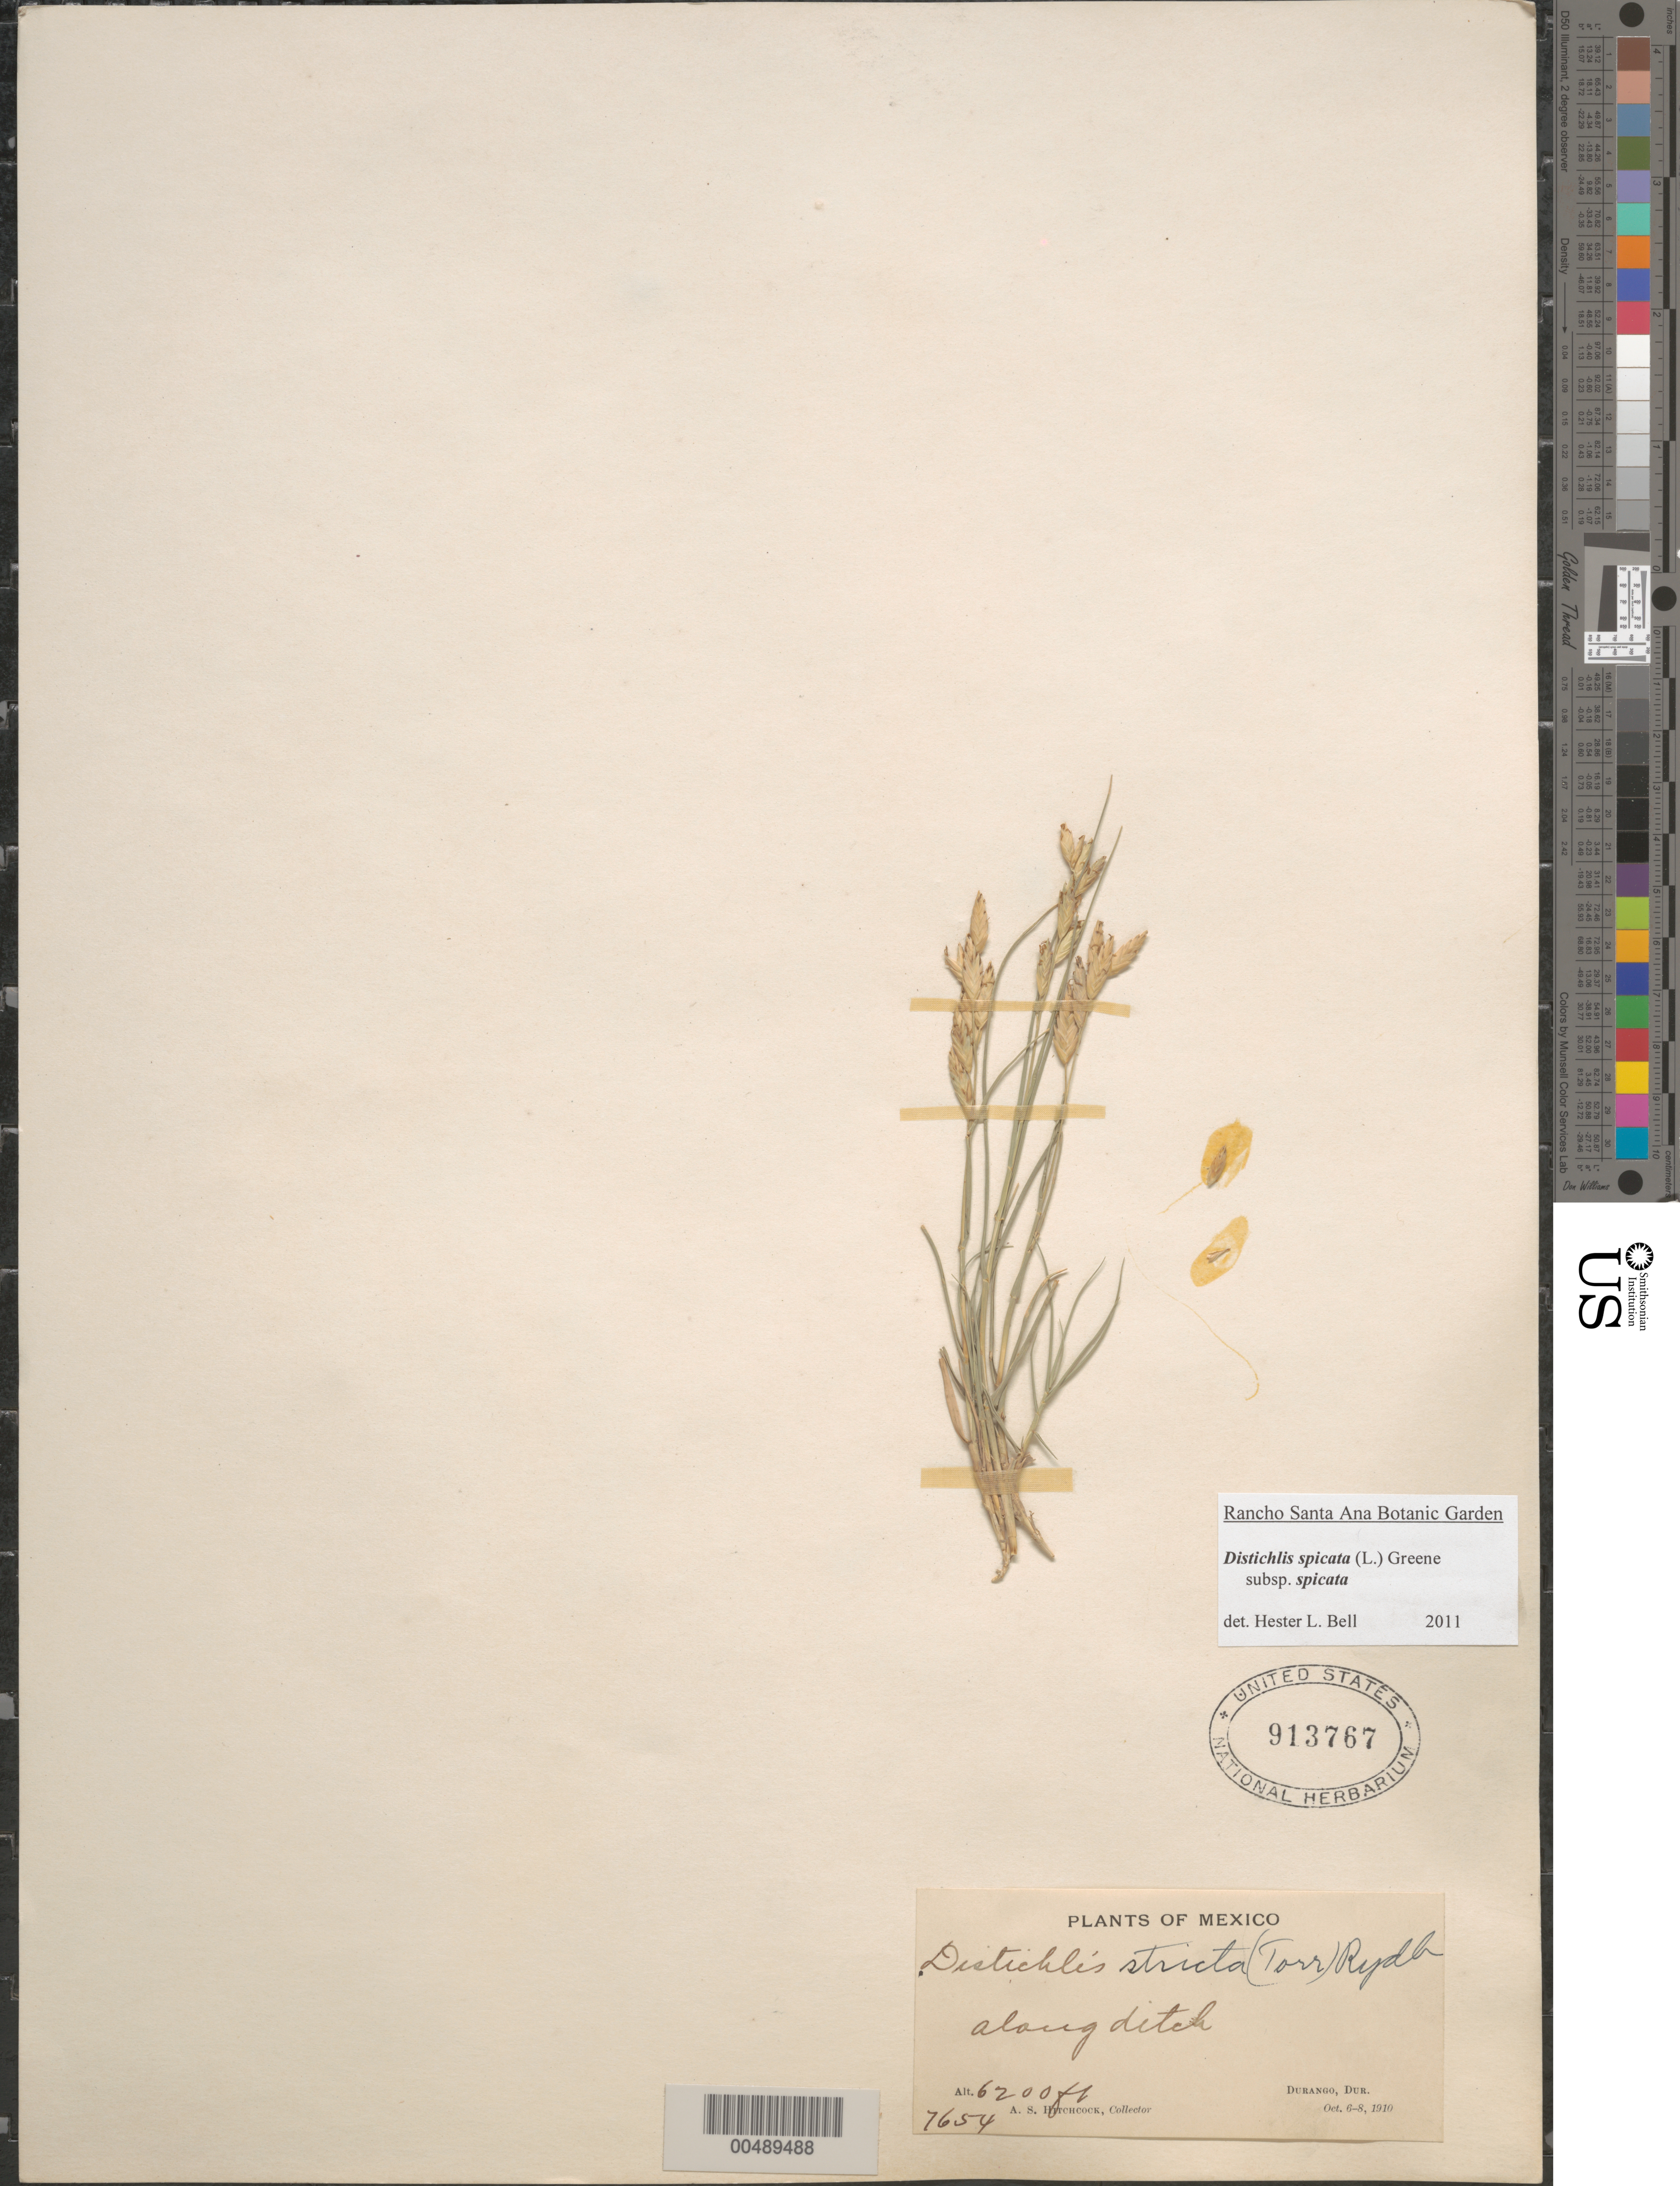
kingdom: Plantae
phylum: Tracheophyta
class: Liliopsida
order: Poales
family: Poaceae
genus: Distichlis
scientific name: Distichlis spicata subsp. spicata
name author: (L.) Greene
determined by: Bell, H. L.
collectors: A. S. Hitchcock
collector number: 7654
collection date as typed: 6 Oct 1910 to 8 Oct 1910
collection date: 1910-10-06/1910-10-08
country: Mexico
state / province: Durango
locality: Durango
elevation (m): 1890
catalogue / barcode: US 913767